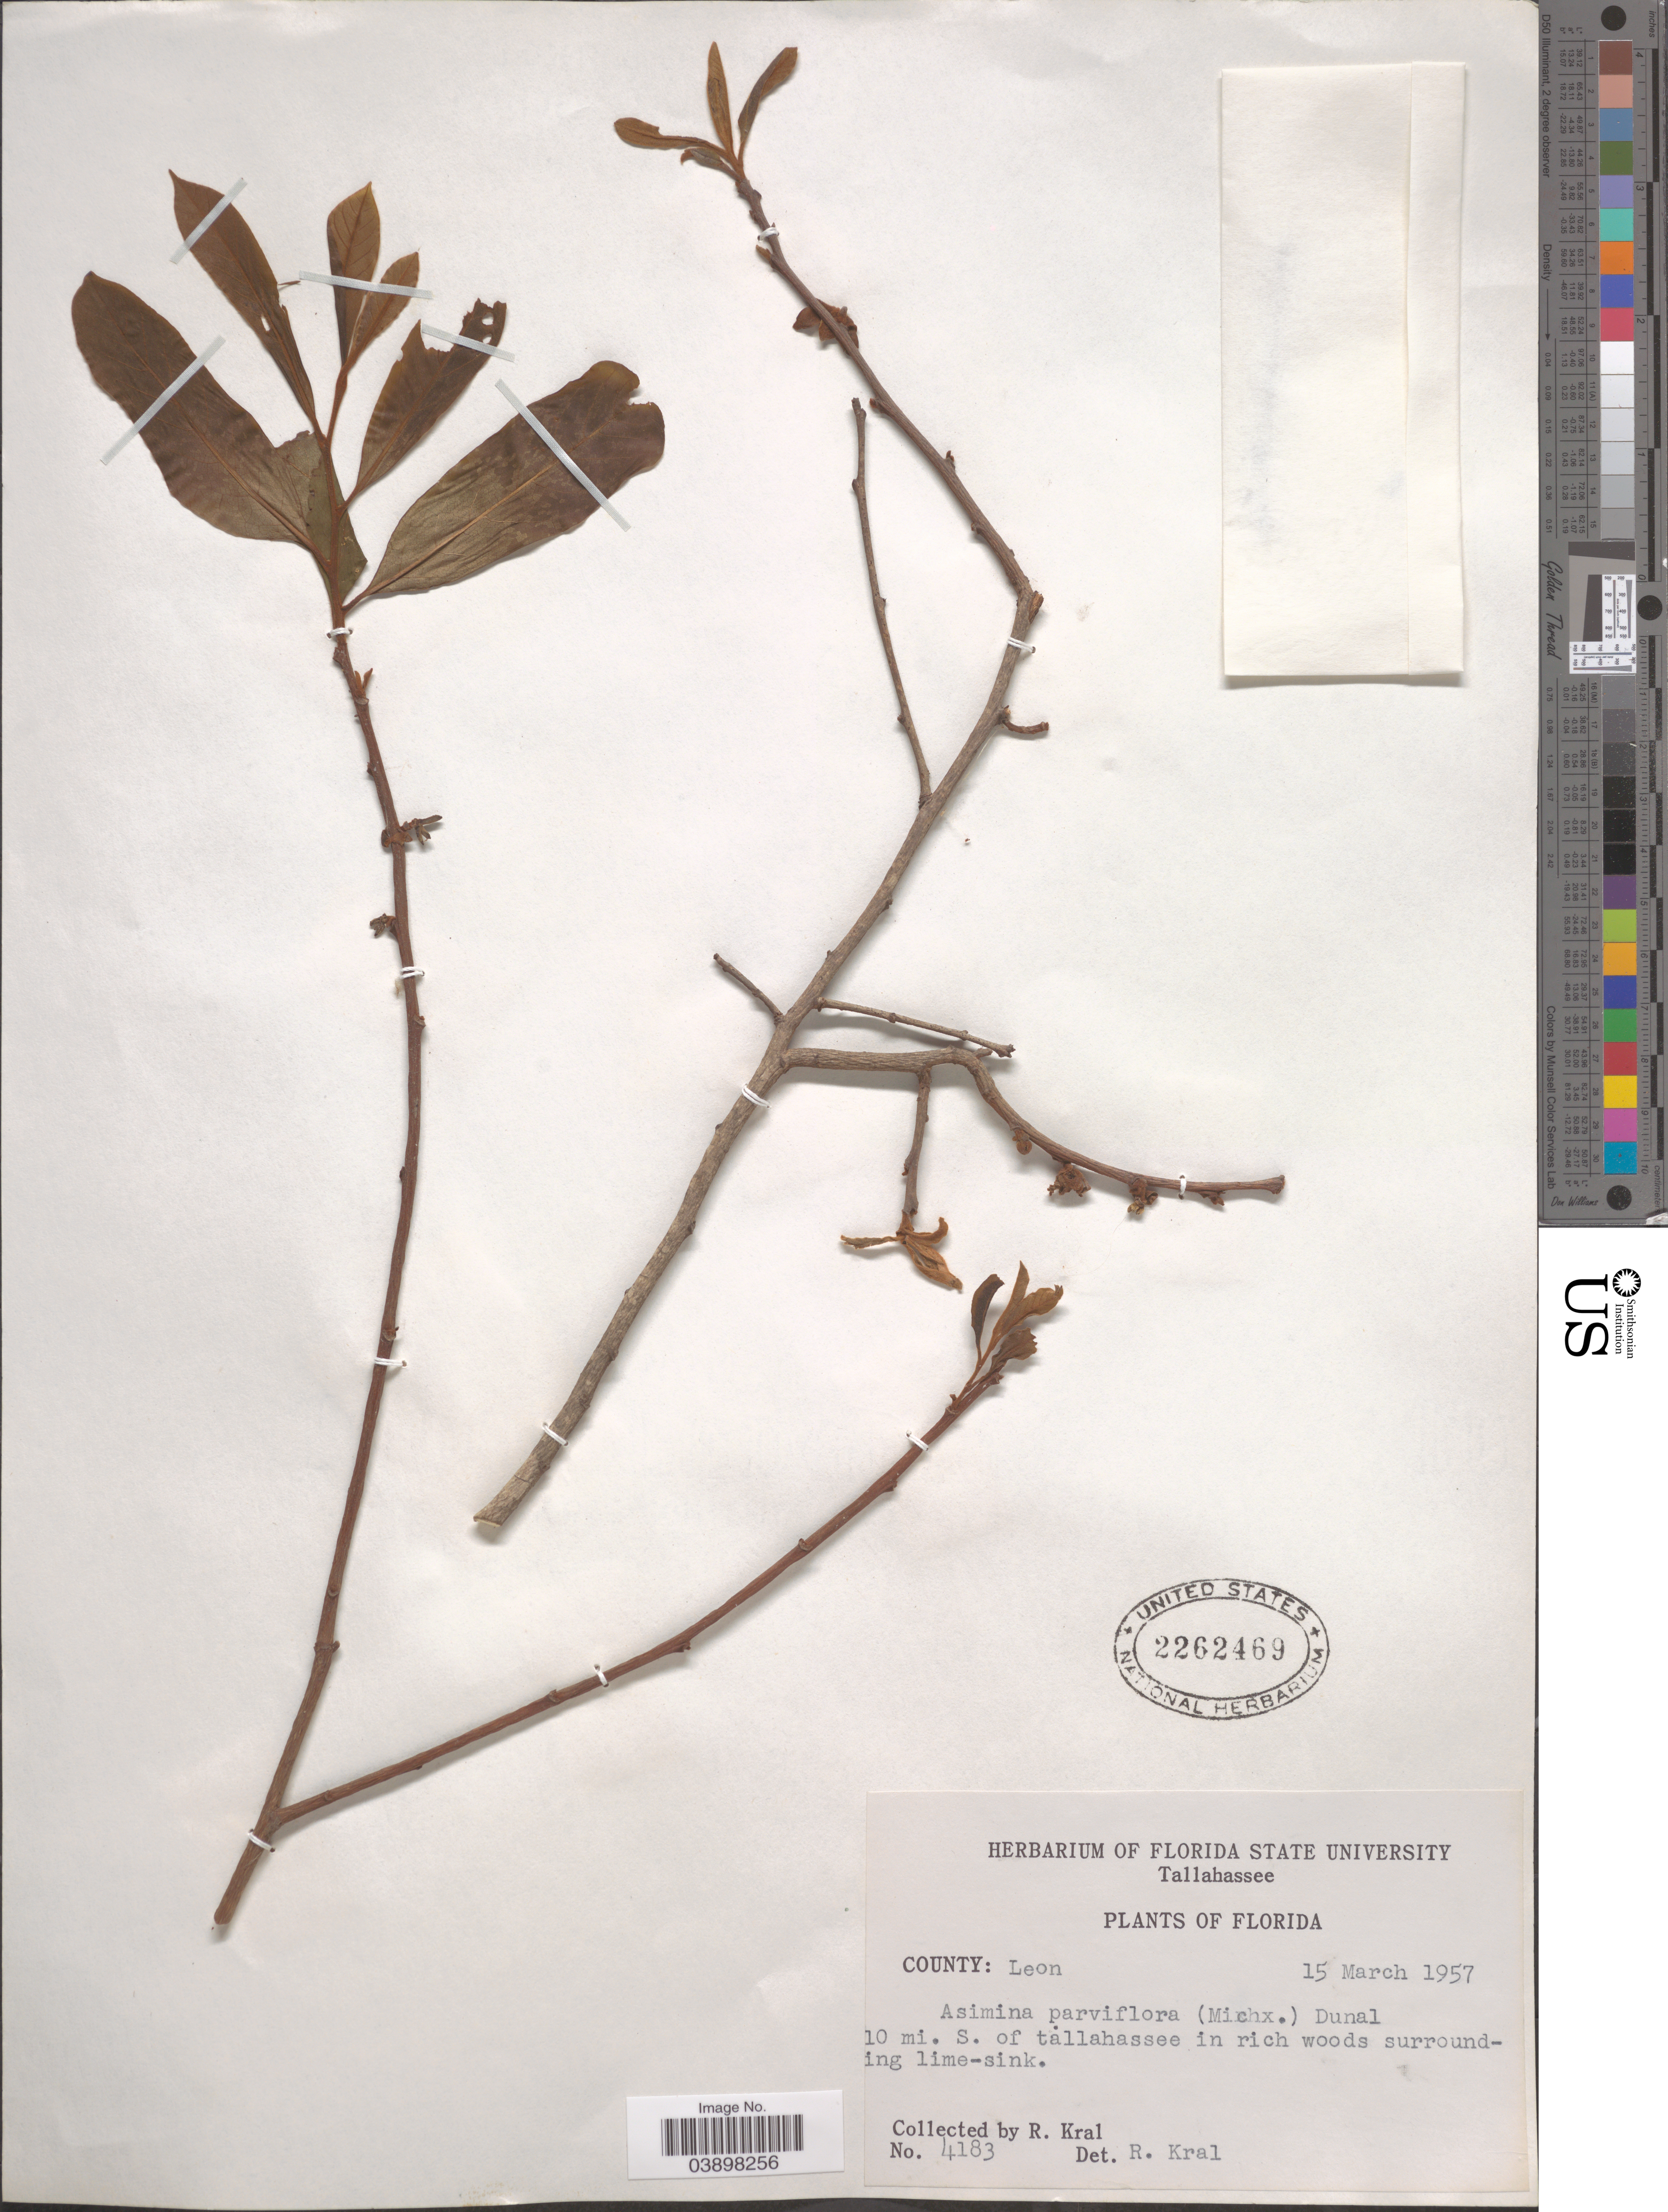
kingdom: Plantae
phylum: Tracheophyta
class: Magnoliopsida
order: Magnoliales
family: Annonaceae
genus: Asimina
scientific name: Asimina parviflora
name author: (Michx.) Dunal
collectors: R. Kral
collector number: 4183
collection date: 1957-03-15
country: United States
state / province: Florida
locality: County: Leon. 10 mi. S. of tallahassee in rich woods surrounding lime-sink.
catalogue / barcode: US 2262469